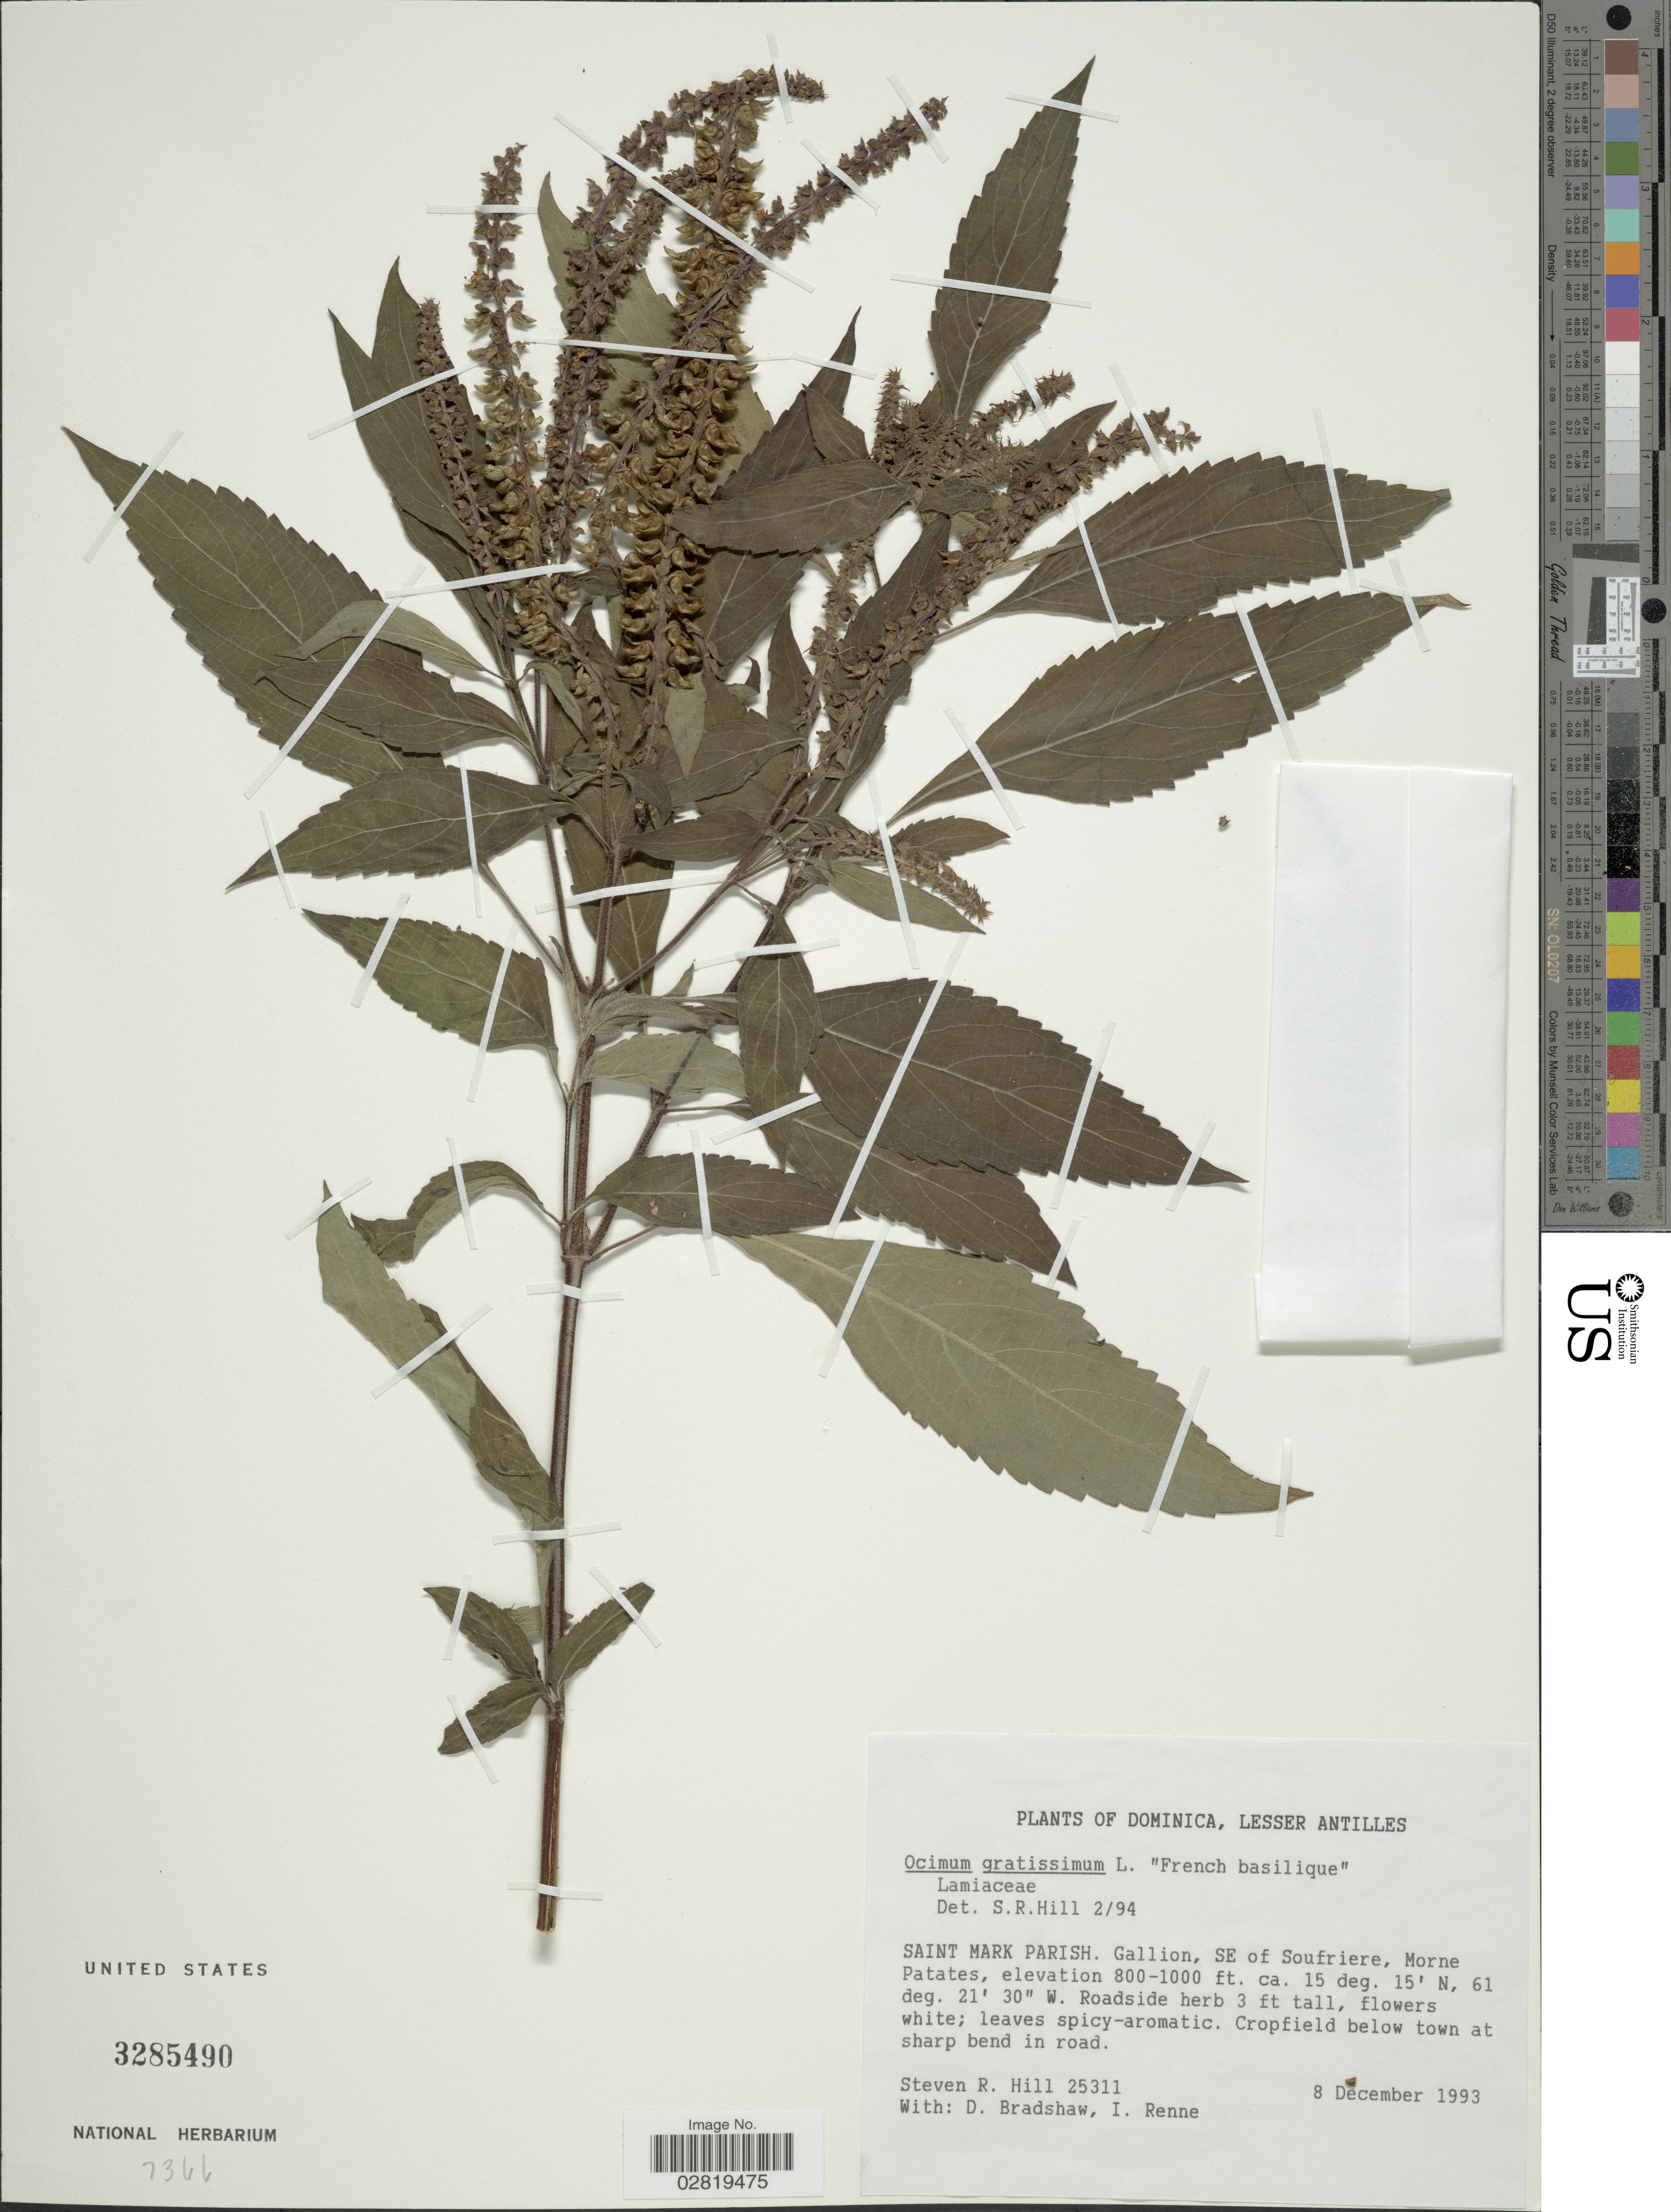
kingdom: Plantae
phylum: Tracheophyta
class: Magnoliopsida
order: Lamiales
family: Lamiaceae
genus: Ocimum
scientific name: Ocimum gratissimum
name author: L.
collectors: S. Hill, D. Bradshaw & I. Renne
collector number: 25311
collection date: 1993-12-08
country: Dominica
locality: Lesser Antilles, Saint Mark Parish, Gallion, SE of Soufriere, Morne Patates.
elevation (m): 244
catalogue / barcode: US 3285490